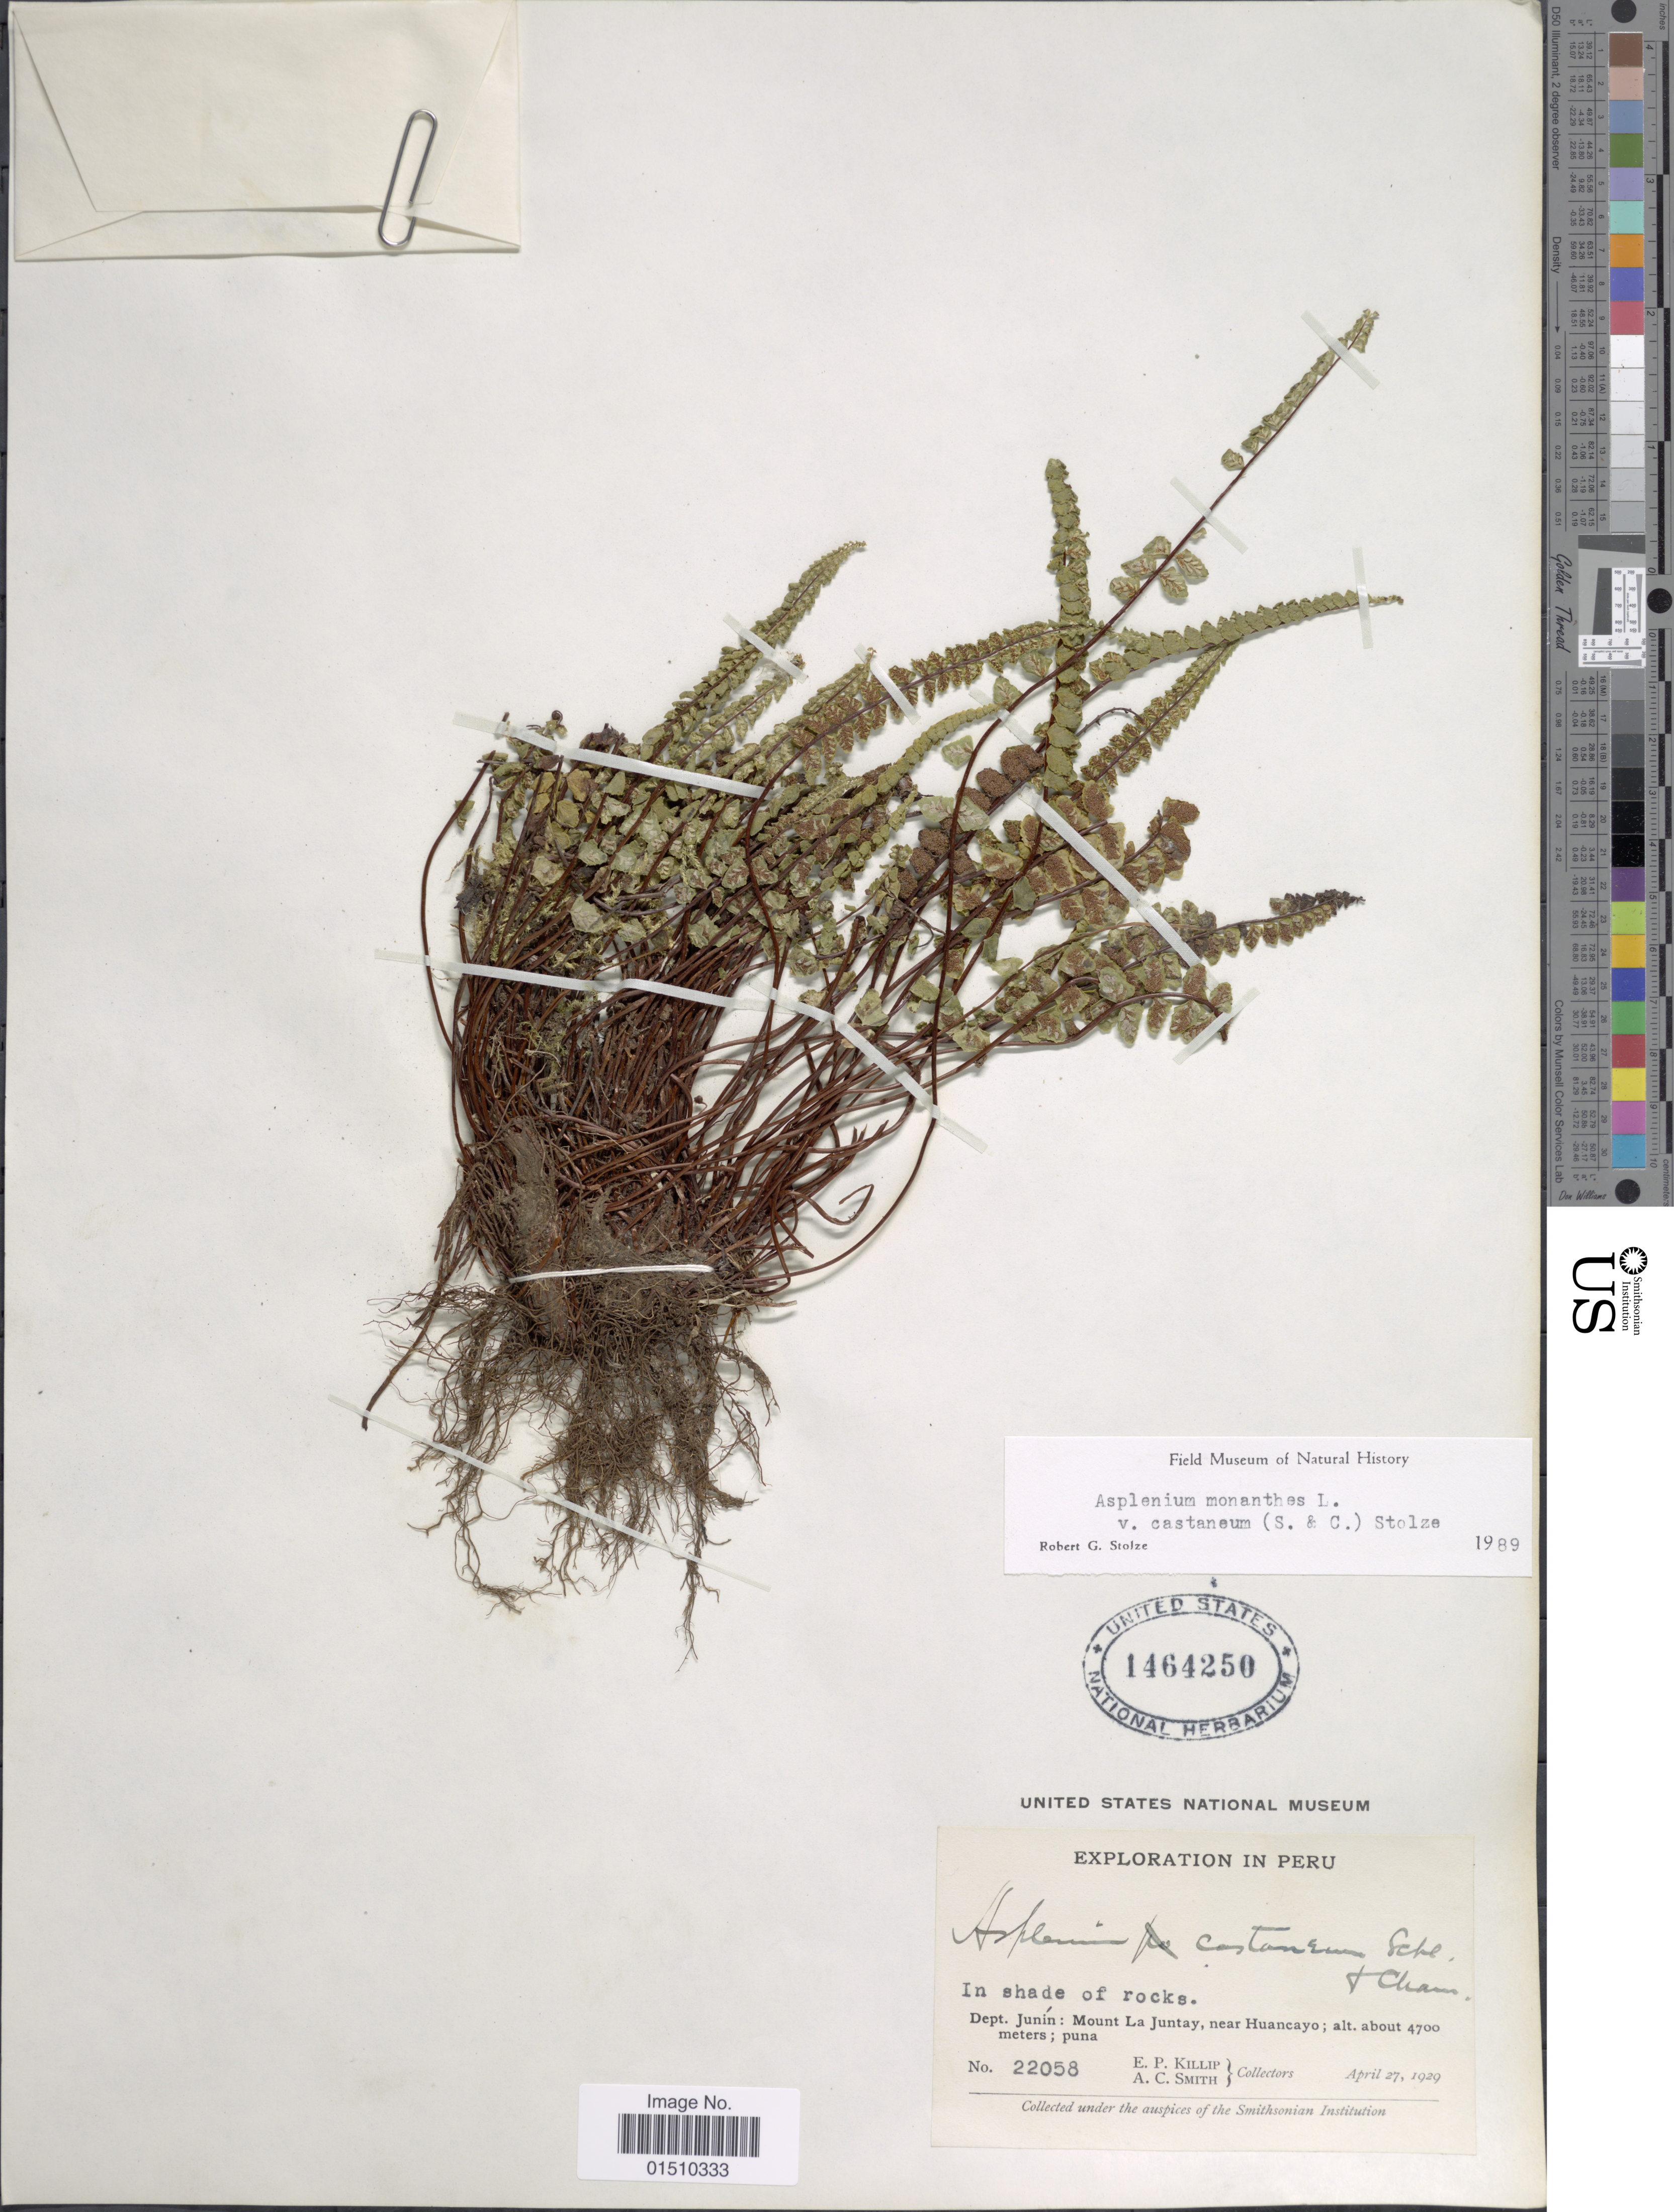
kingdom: Plantae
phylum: Tracheophyta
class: Polypodiopsida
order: Polypodiales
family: Aspleniaceae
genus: Asplenium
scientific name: Asplenium castaneum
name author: Schltdl. & Cham.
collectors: E. P. Killip & A. C. Smith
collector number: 22058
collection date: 1929-04-27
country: Peru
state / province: Junín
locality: Peru, Dept. Junín: Mount La Juntay, near Huanucayo. Puna.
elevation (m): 4700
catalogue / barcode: US 1464250